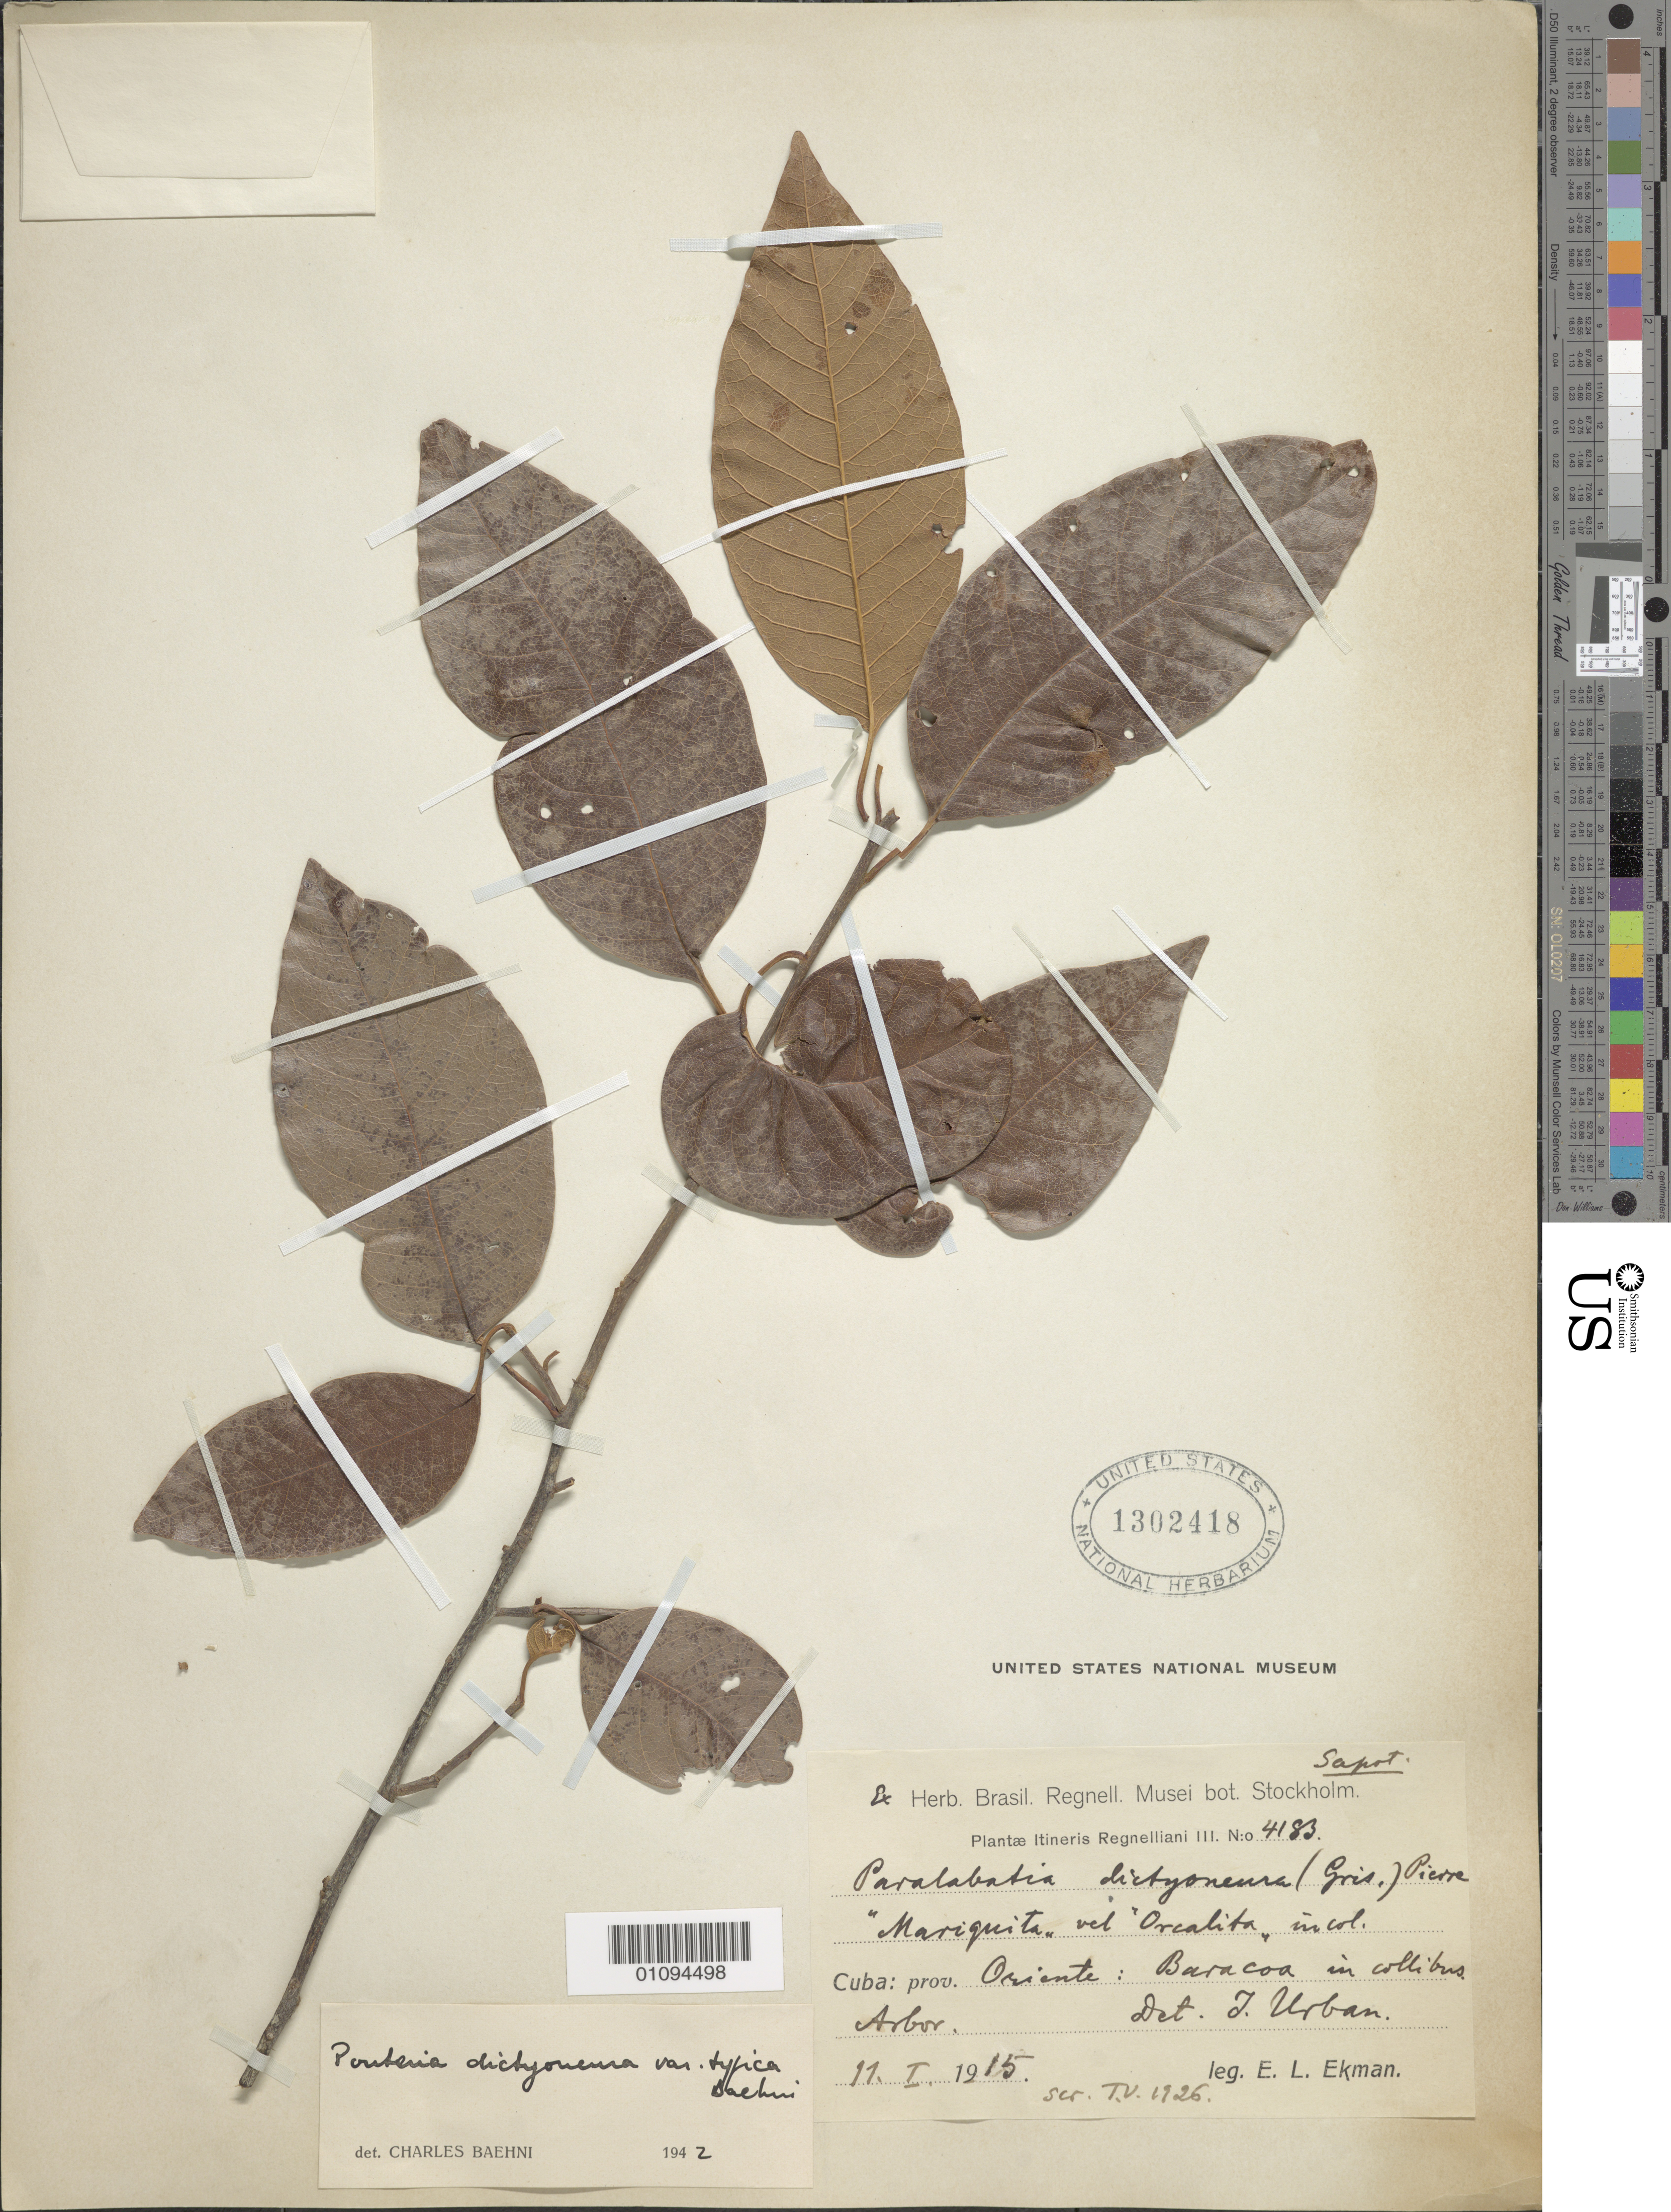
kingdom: Plantae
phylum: Tracheophyta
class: Magnoliopsida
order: Ericales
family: Sapotaceae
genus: Pouteria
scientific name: Pouteria dictyoneura var. typica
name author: Baehni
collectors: E. L. Ekman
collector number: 4183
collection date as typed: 11 Jan 1915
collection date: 1915-01-11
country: Cuba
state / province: Guantánamo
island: Cuba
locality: Baracoa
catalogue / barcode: US 1302418